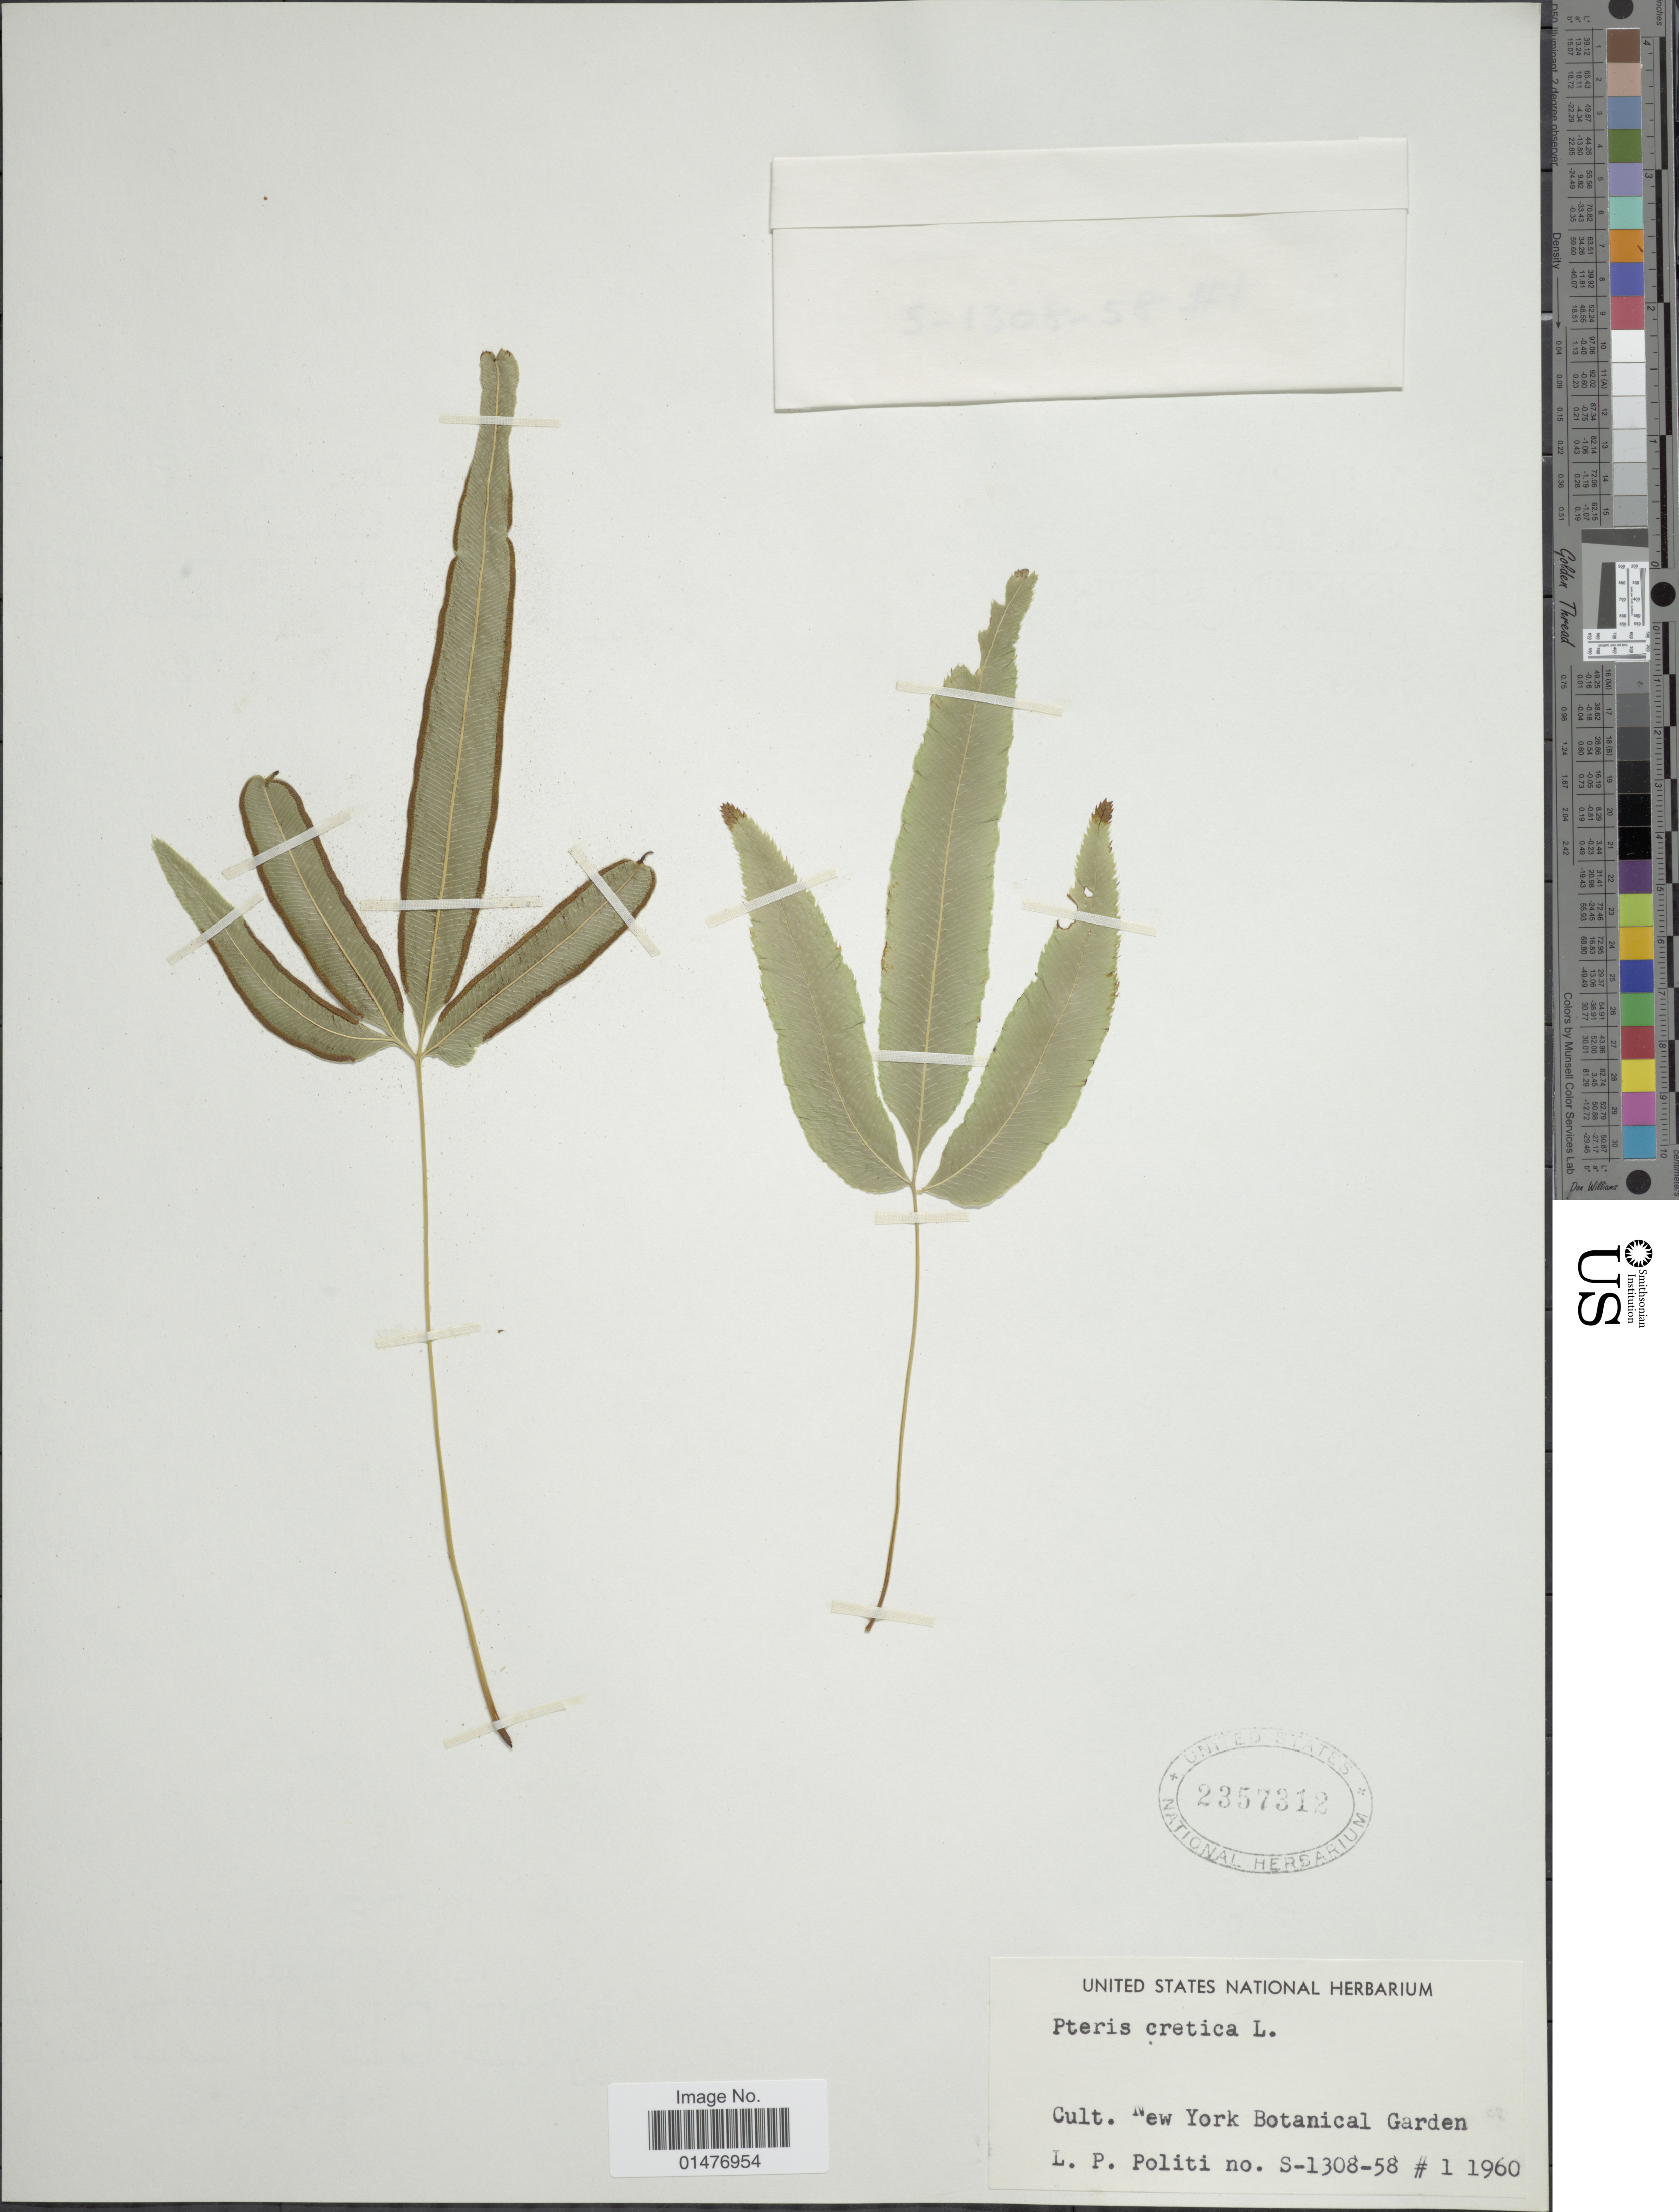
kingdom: Plantae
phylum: Tracheophyta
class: Polypodiopsida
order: Polypodiales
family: Pteridaceae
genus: Pteris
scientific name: Pteris cretica var. cretica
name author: L.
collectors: L. Politi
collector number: S-1308-58/1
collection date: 1960-01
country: United States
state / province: New York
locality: Cult. New York Botanical Garden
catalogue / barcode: US 2357312